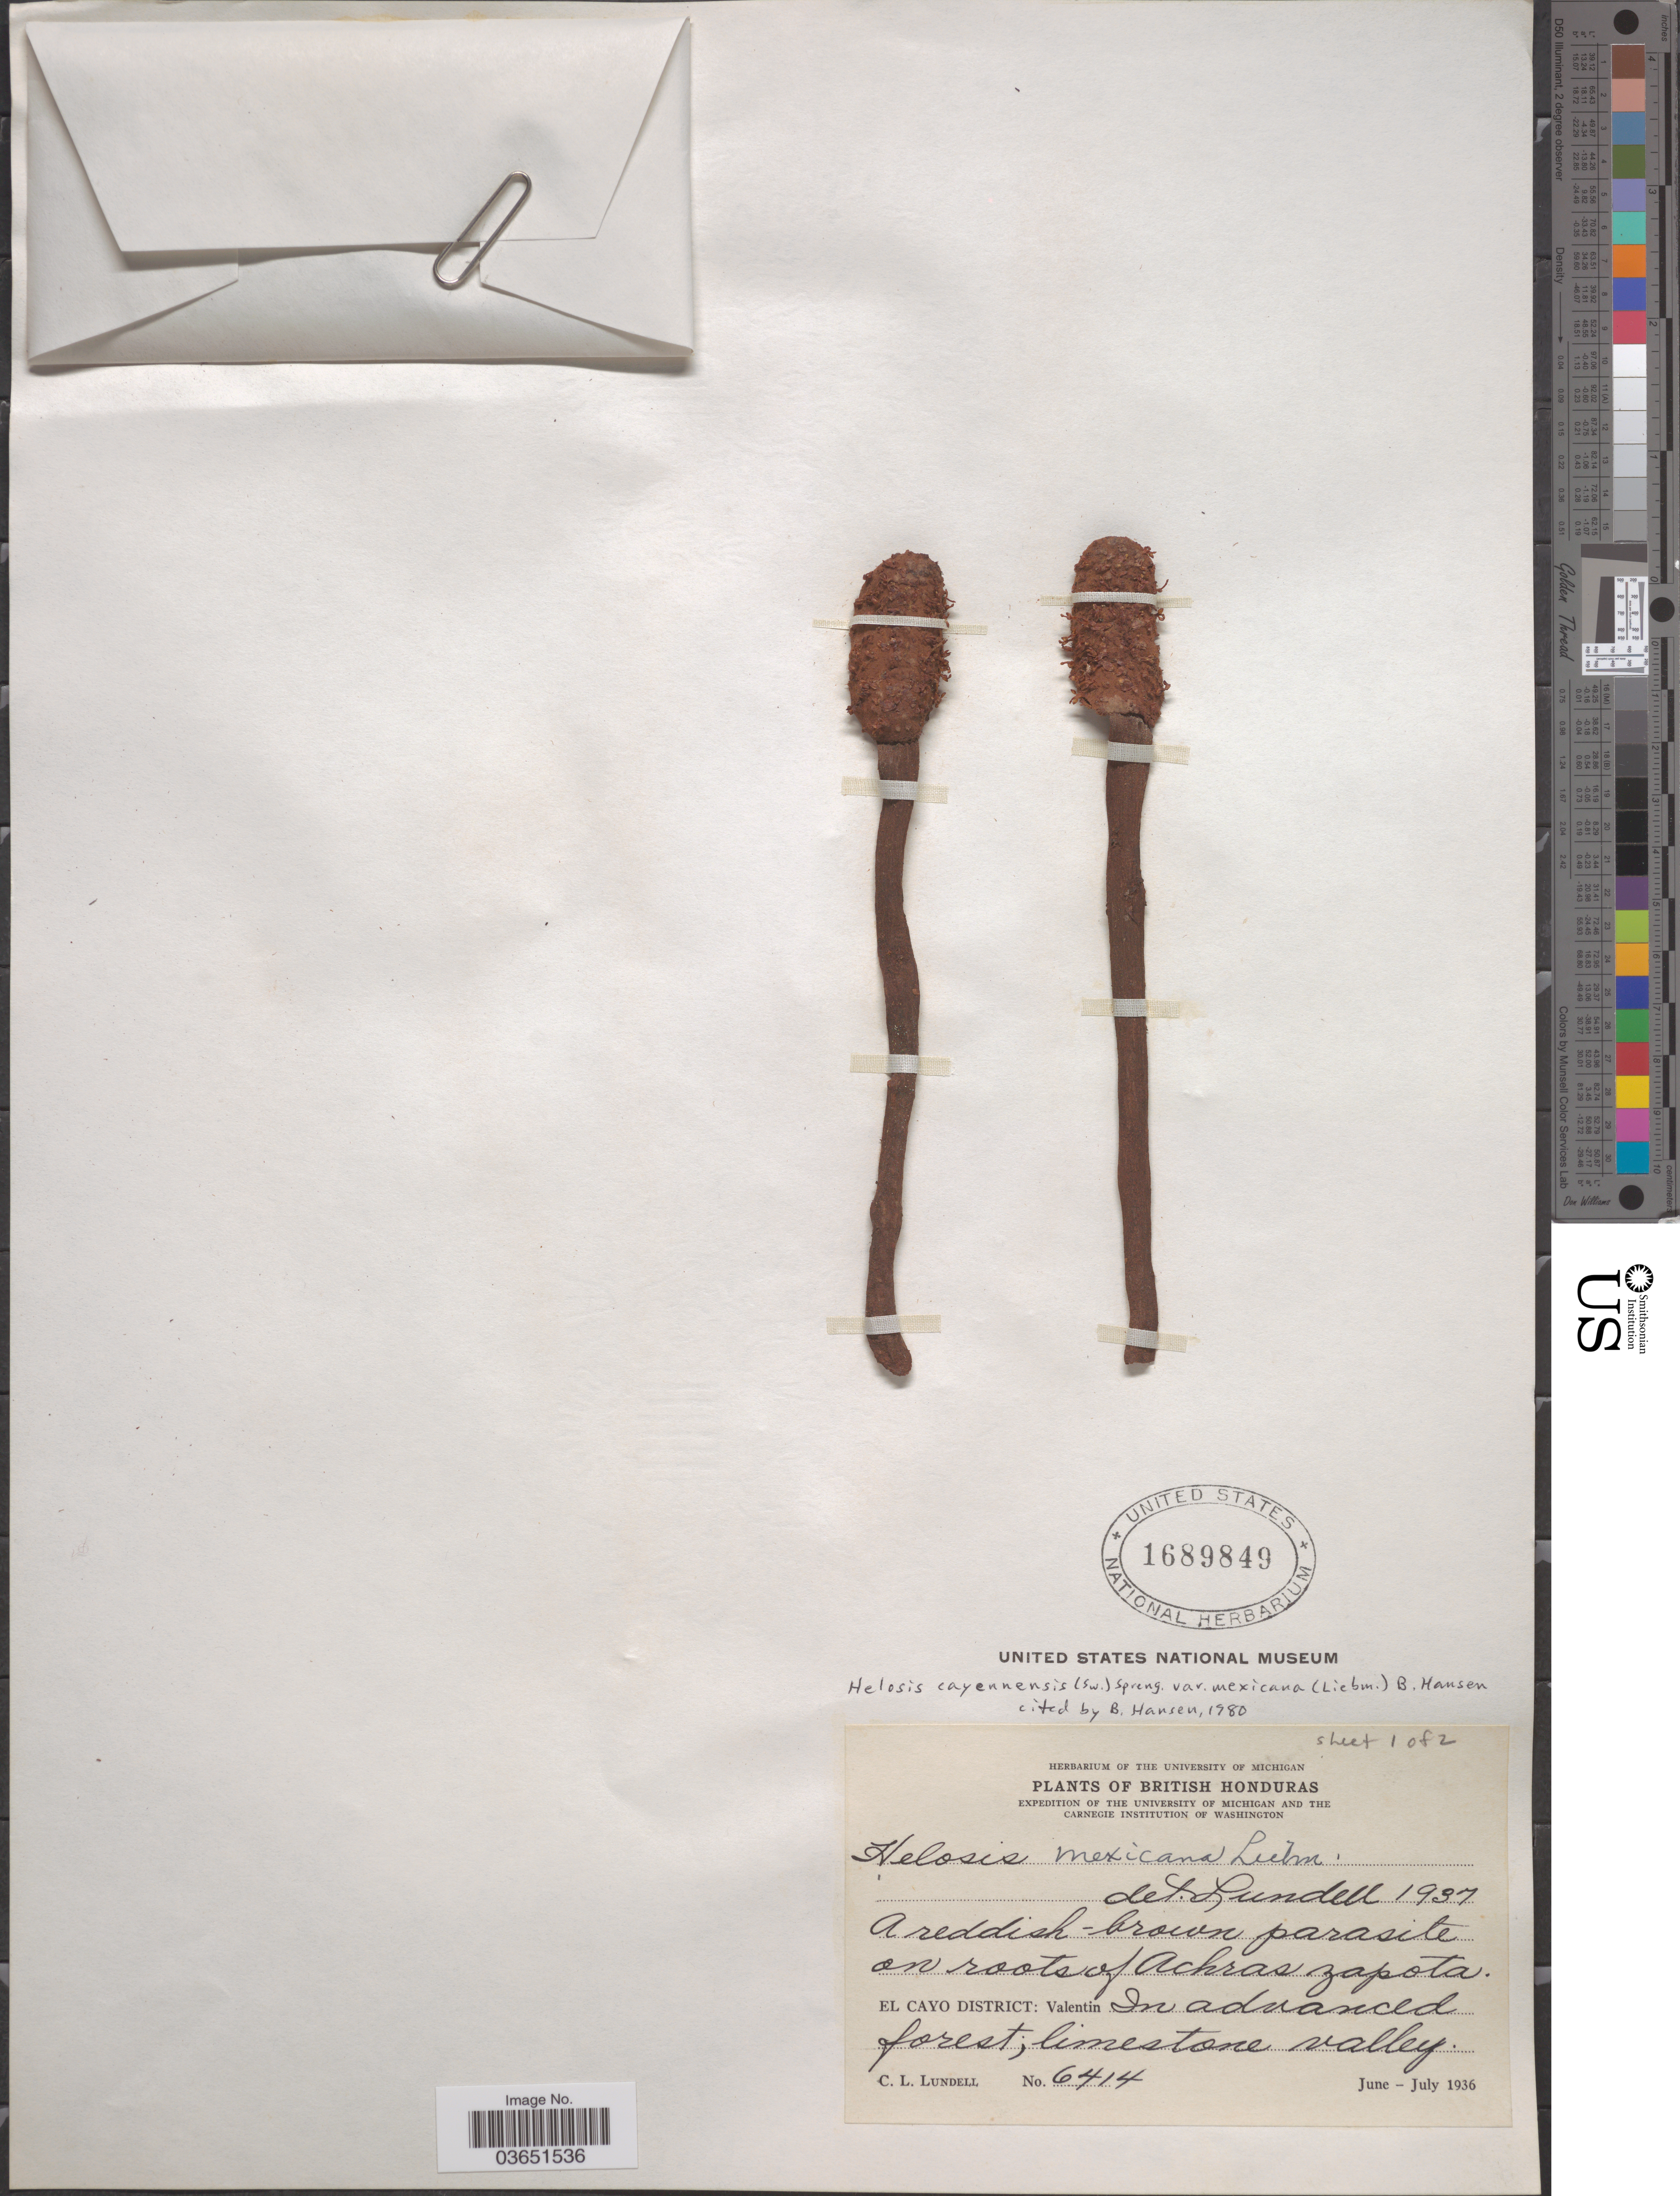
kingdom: Plantae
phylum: Tracheophyta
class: Magnoliopsida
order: Santalales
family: Balanophoraceae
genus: Helosis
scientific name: Helosis cayanensis var. mexicana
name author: (Liebm.) B. Hansen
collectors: C. L. Lundell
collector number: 6414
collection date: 1936-06/1936-07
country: Belize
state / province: Cayo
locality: The British Honduras. El Cayo District: Valentin.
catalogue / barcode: US 1689849